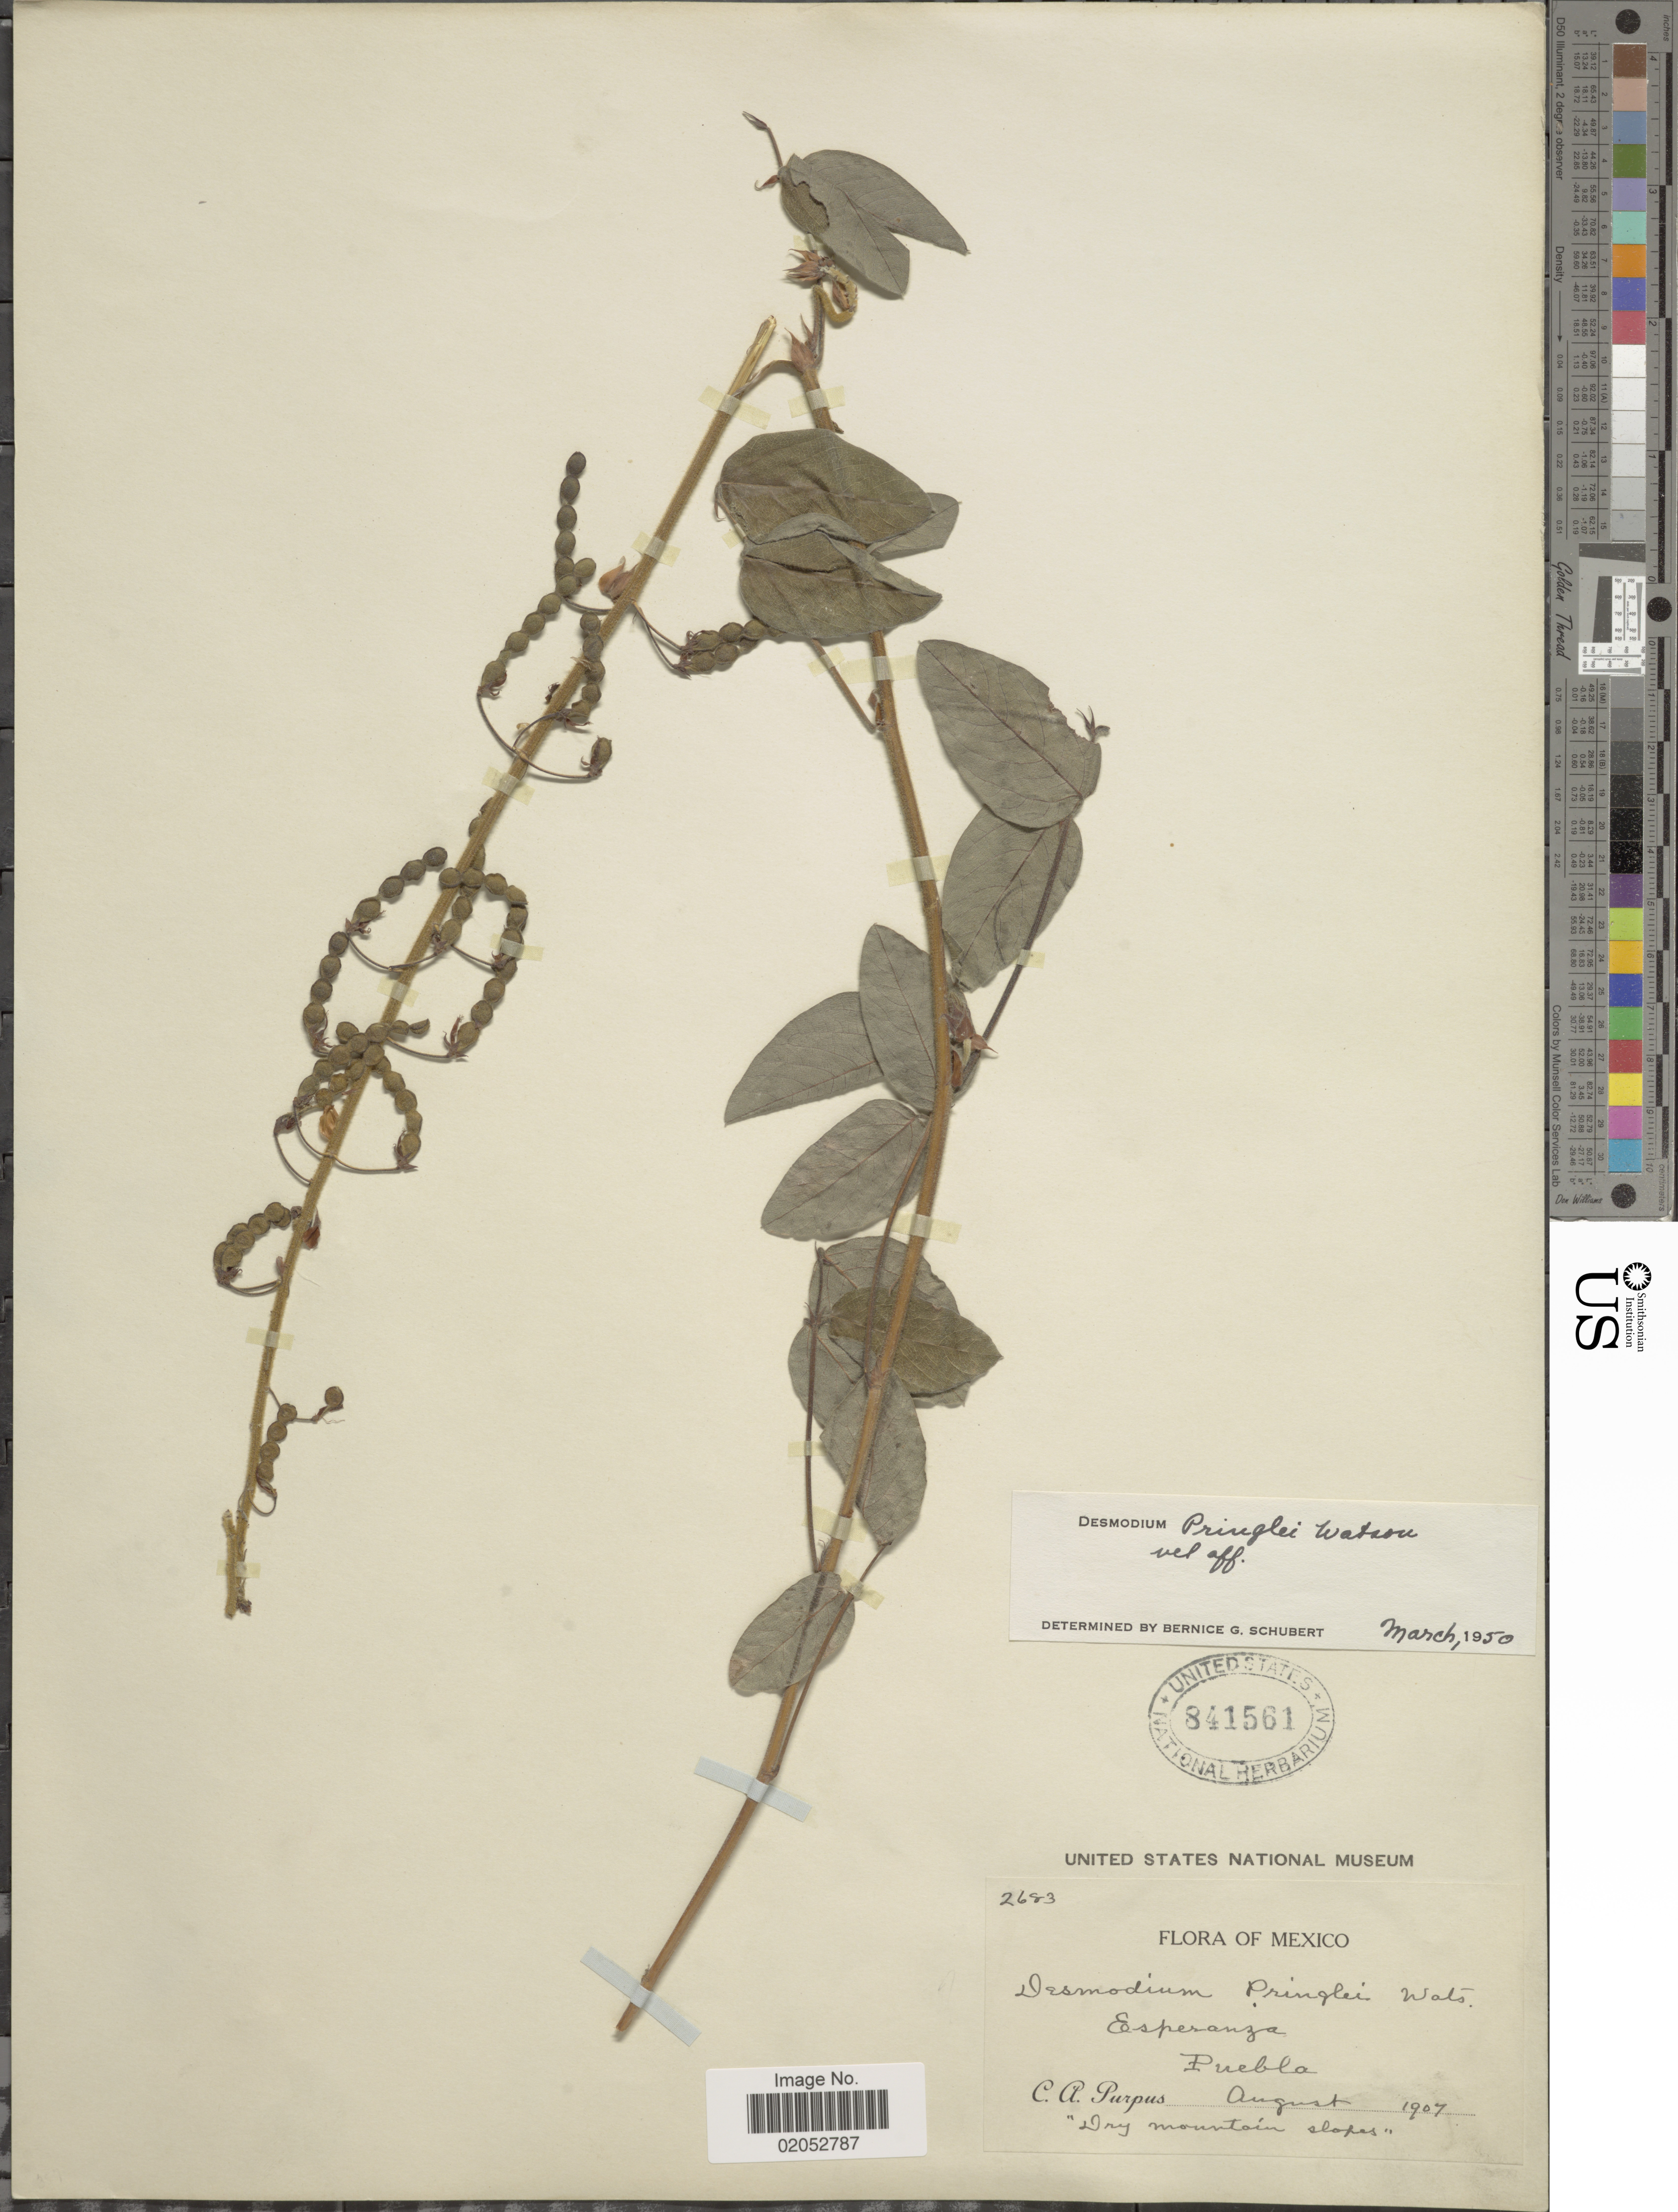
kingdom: Plantae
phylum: Tracheophyta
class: Magnoliopsida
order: Fabales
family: Fabaceae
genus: Desmodium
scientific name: Desmodium pringlei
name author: S. Watson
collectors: C. A. Purpus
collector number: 2683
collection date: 1907-08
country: Mexico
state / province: Puebla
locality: Esperanza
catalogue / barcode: US 841561